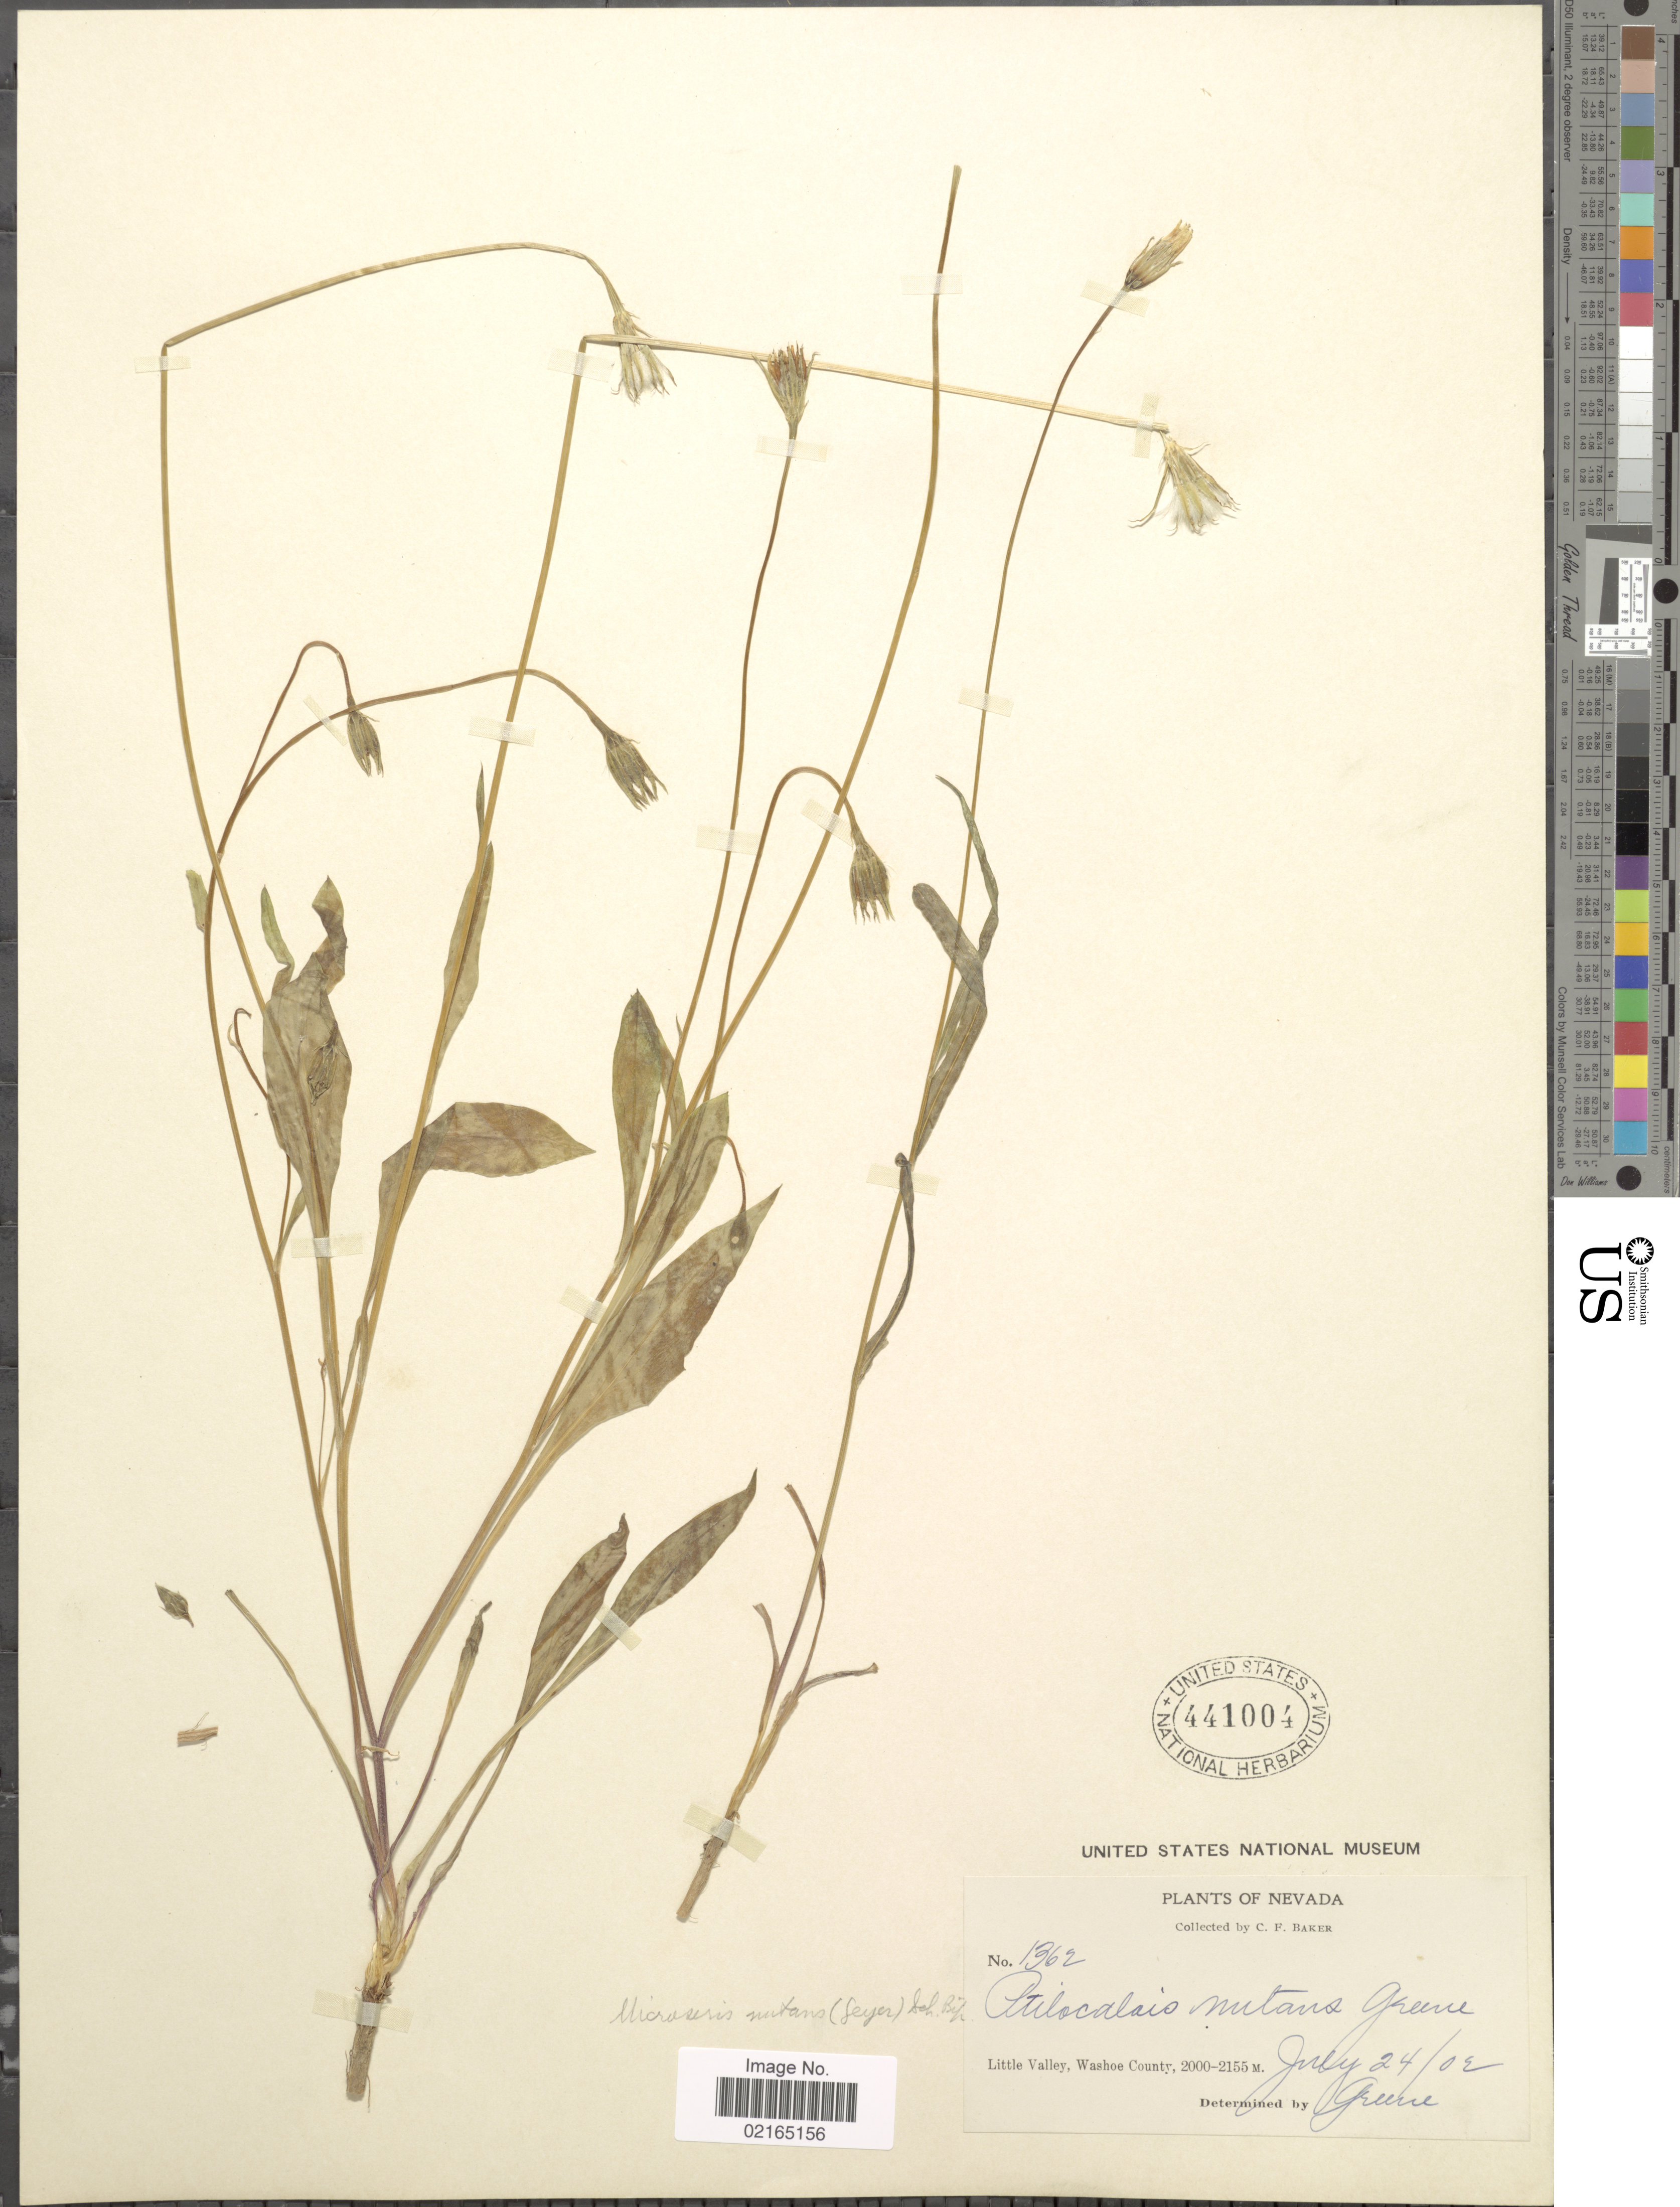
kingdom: Plantae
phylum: Tracheophyta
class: Magnoliopsida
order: Asterales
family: Asteraceae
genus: Microseris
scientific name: Microseris nutans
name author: (Hook.) Sch. Bip.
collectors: C. F. Baker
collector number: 1362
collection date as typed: Transcribed d/m/y: 24/7/03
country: United States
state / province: Nevada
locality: Little Valley, Washoe County.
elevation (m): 2000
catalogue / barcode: US 441004